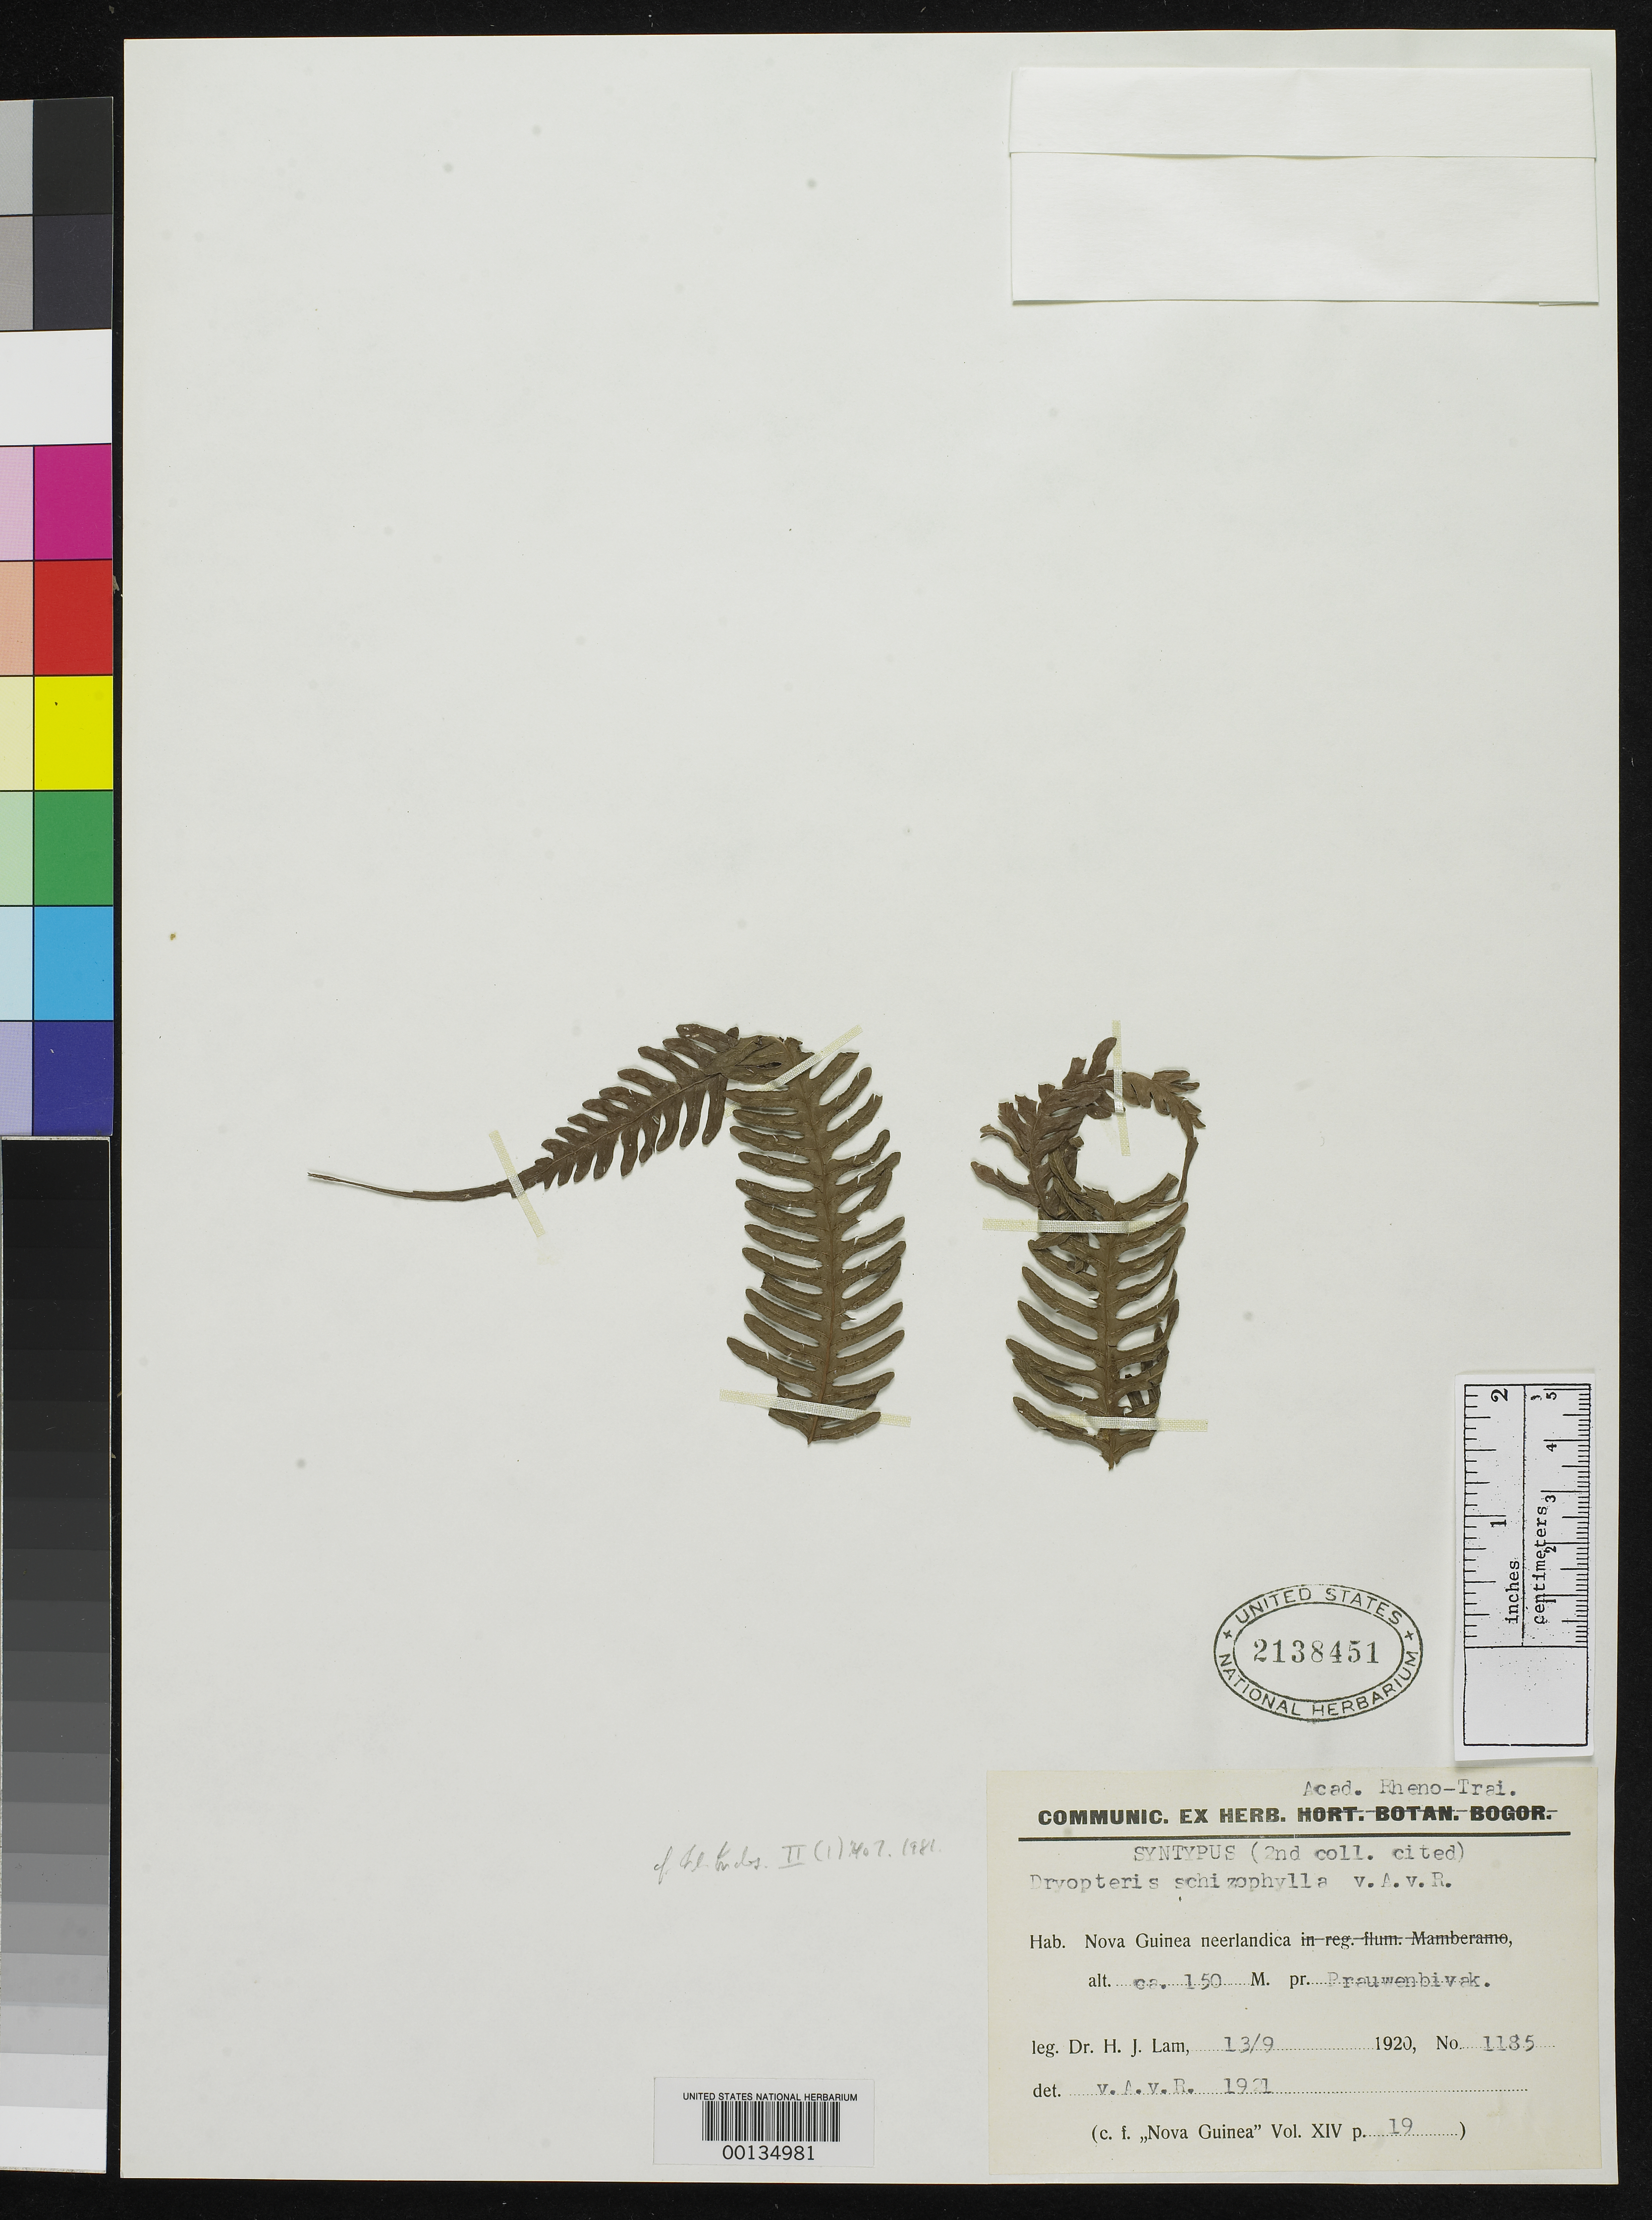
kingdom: Plantae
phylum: Tracheophyta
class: Polypodiopsida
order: Polypodiales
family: Dryopteridaceae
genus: Dryopteris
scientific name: Dryopteris schizophylla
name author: Alderw.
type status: Syntype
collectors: H. J. Lam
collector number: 1185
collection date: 1920-09-21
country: Indonesia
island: New Guinea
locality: Nova Guinea neerlandica, pr. Doormanrivier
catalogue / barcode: US 2138451